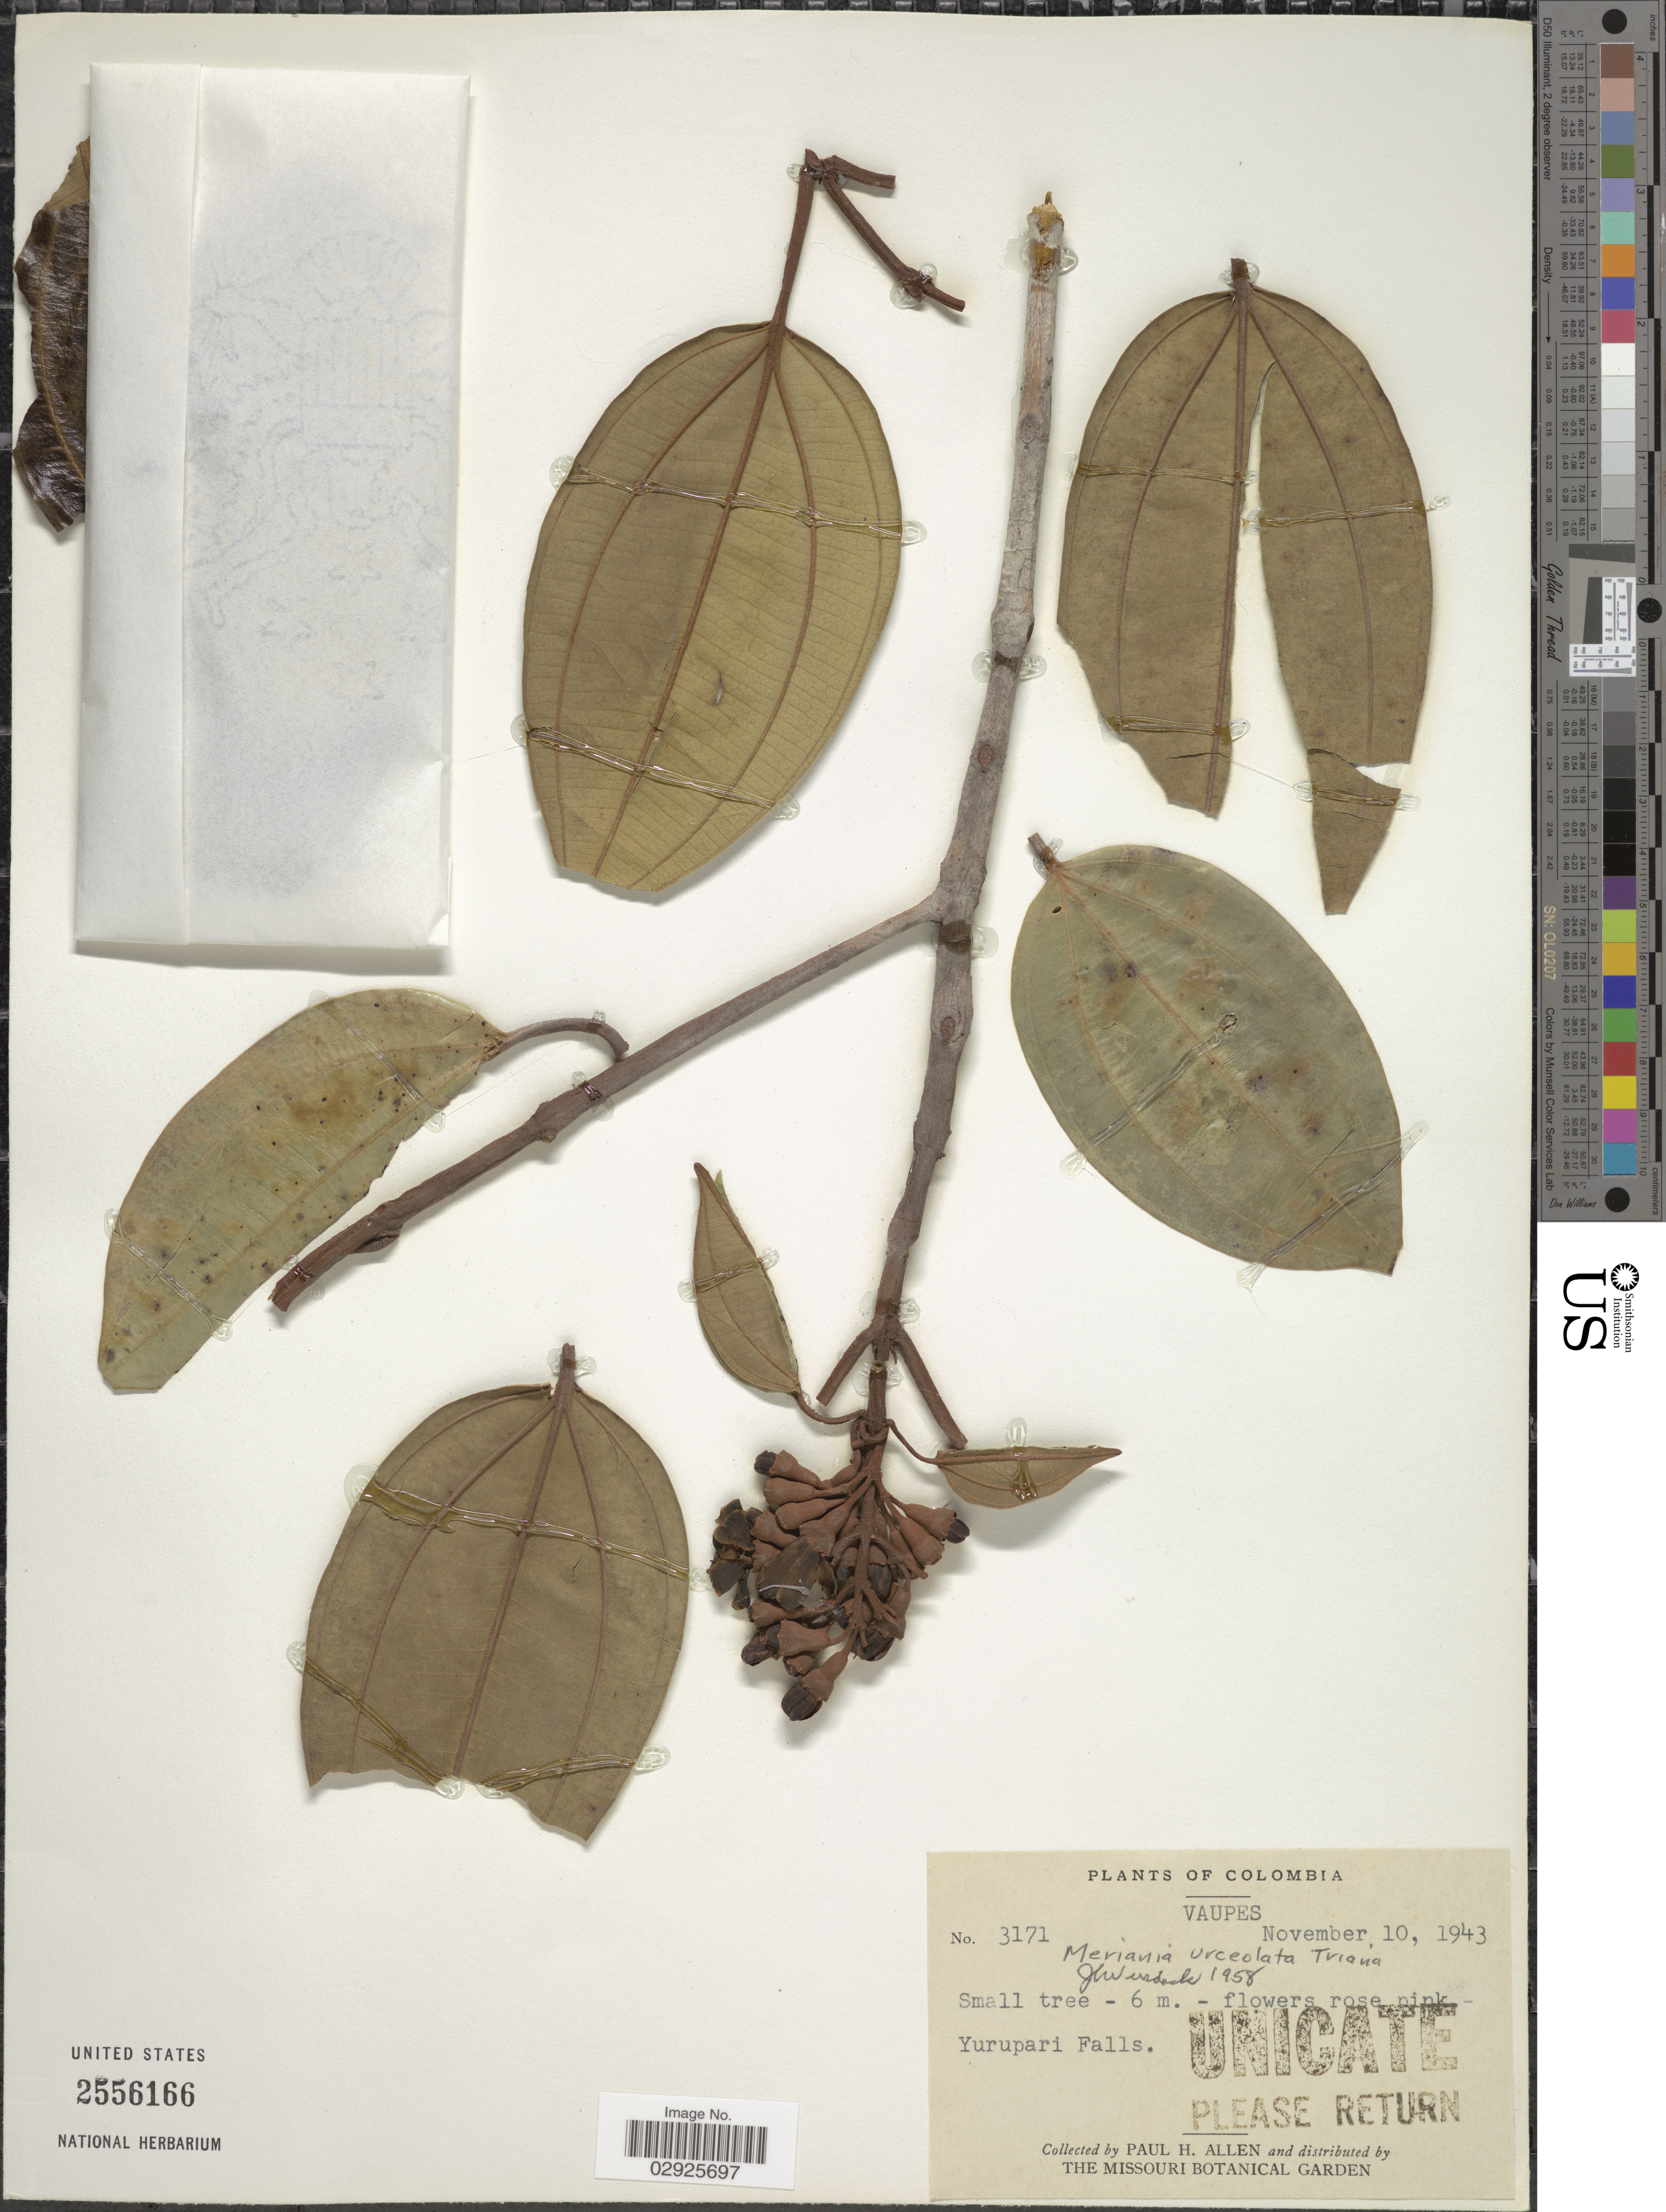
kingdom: Plantae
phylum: Tracheophyta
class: Magnoliopsida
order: Myrtales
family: Melastomataceae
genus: Meriania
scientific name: Meriania urceolata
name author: Triana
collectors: P. H. Allen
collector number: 3171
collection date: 1943-11-10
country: Colombia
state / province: Vaupés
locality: Yurupari Falls.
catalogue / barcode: US 2556166